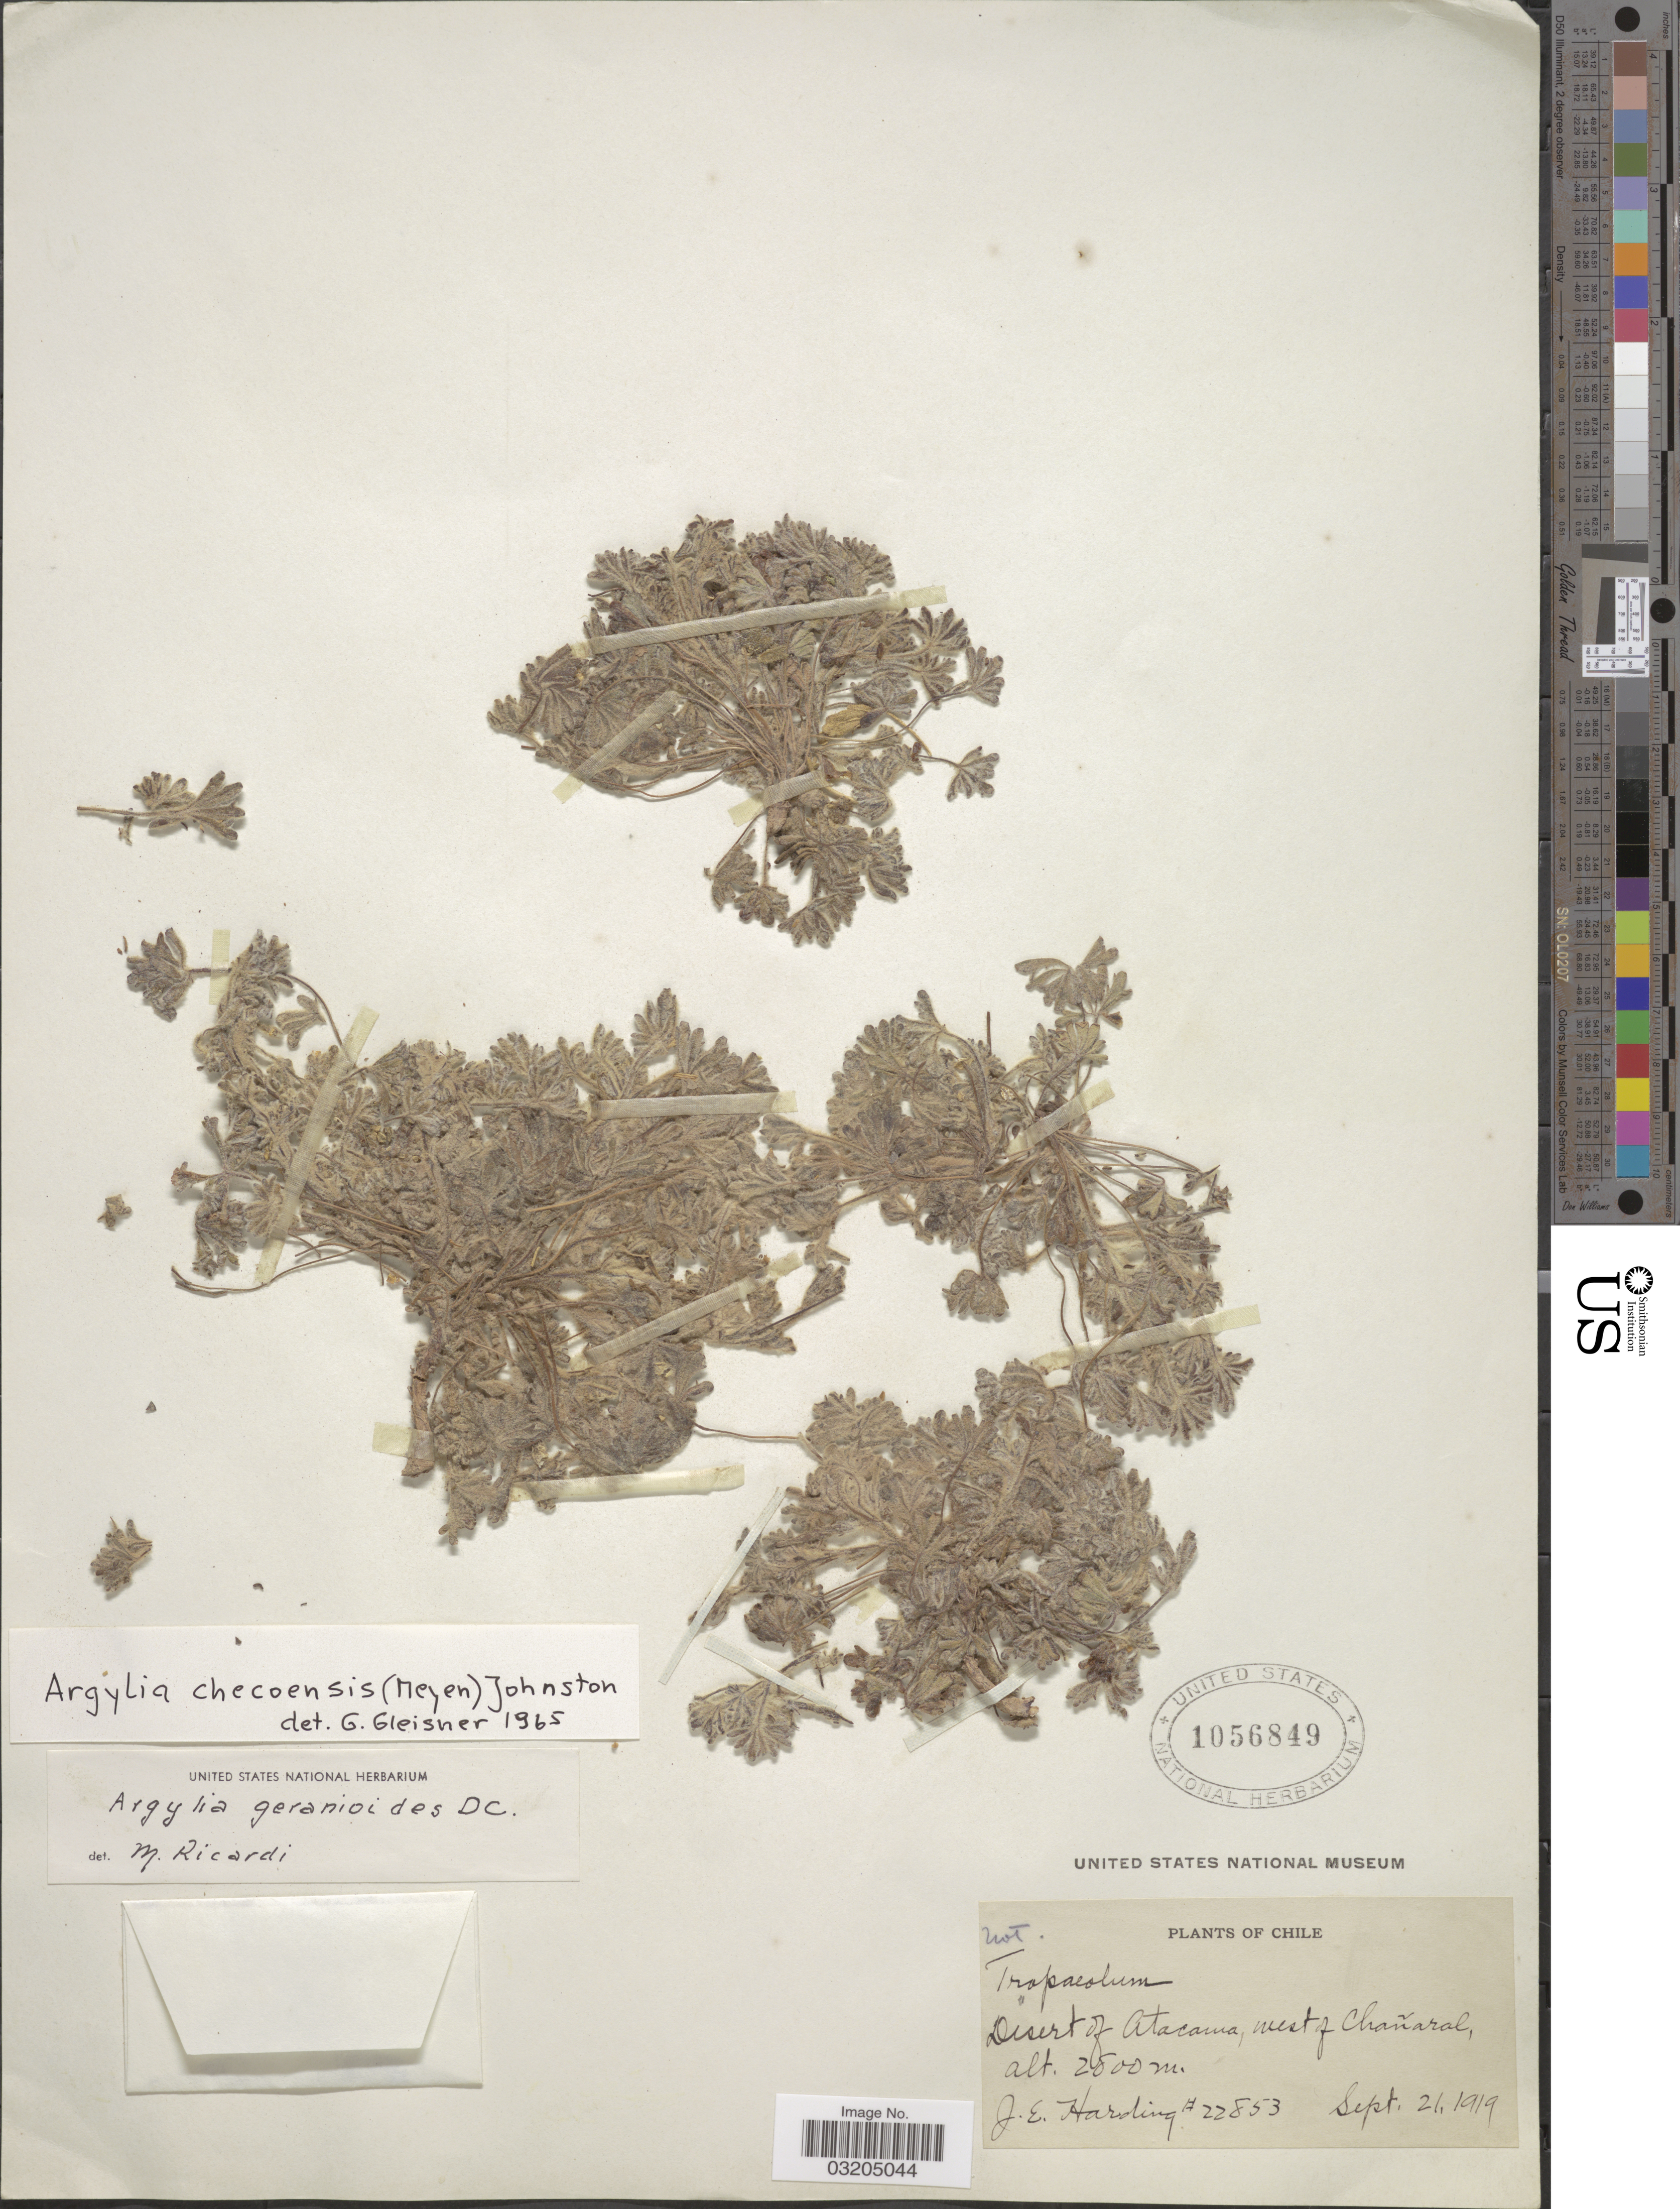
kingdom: Plantae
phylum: Tracheophyta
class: Magnoliopsida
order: Lamiales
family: Bignoniaceae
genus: Argylia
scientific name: Argylia checoensis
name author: (Meyen) I.M. Johnst.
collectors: J. Harding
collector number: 22853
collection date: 1919-09-21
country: Chile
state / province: Atacama (III)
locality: Desert of Atacama, west of Chañaral.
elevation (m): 2800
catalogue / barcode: US 1056849